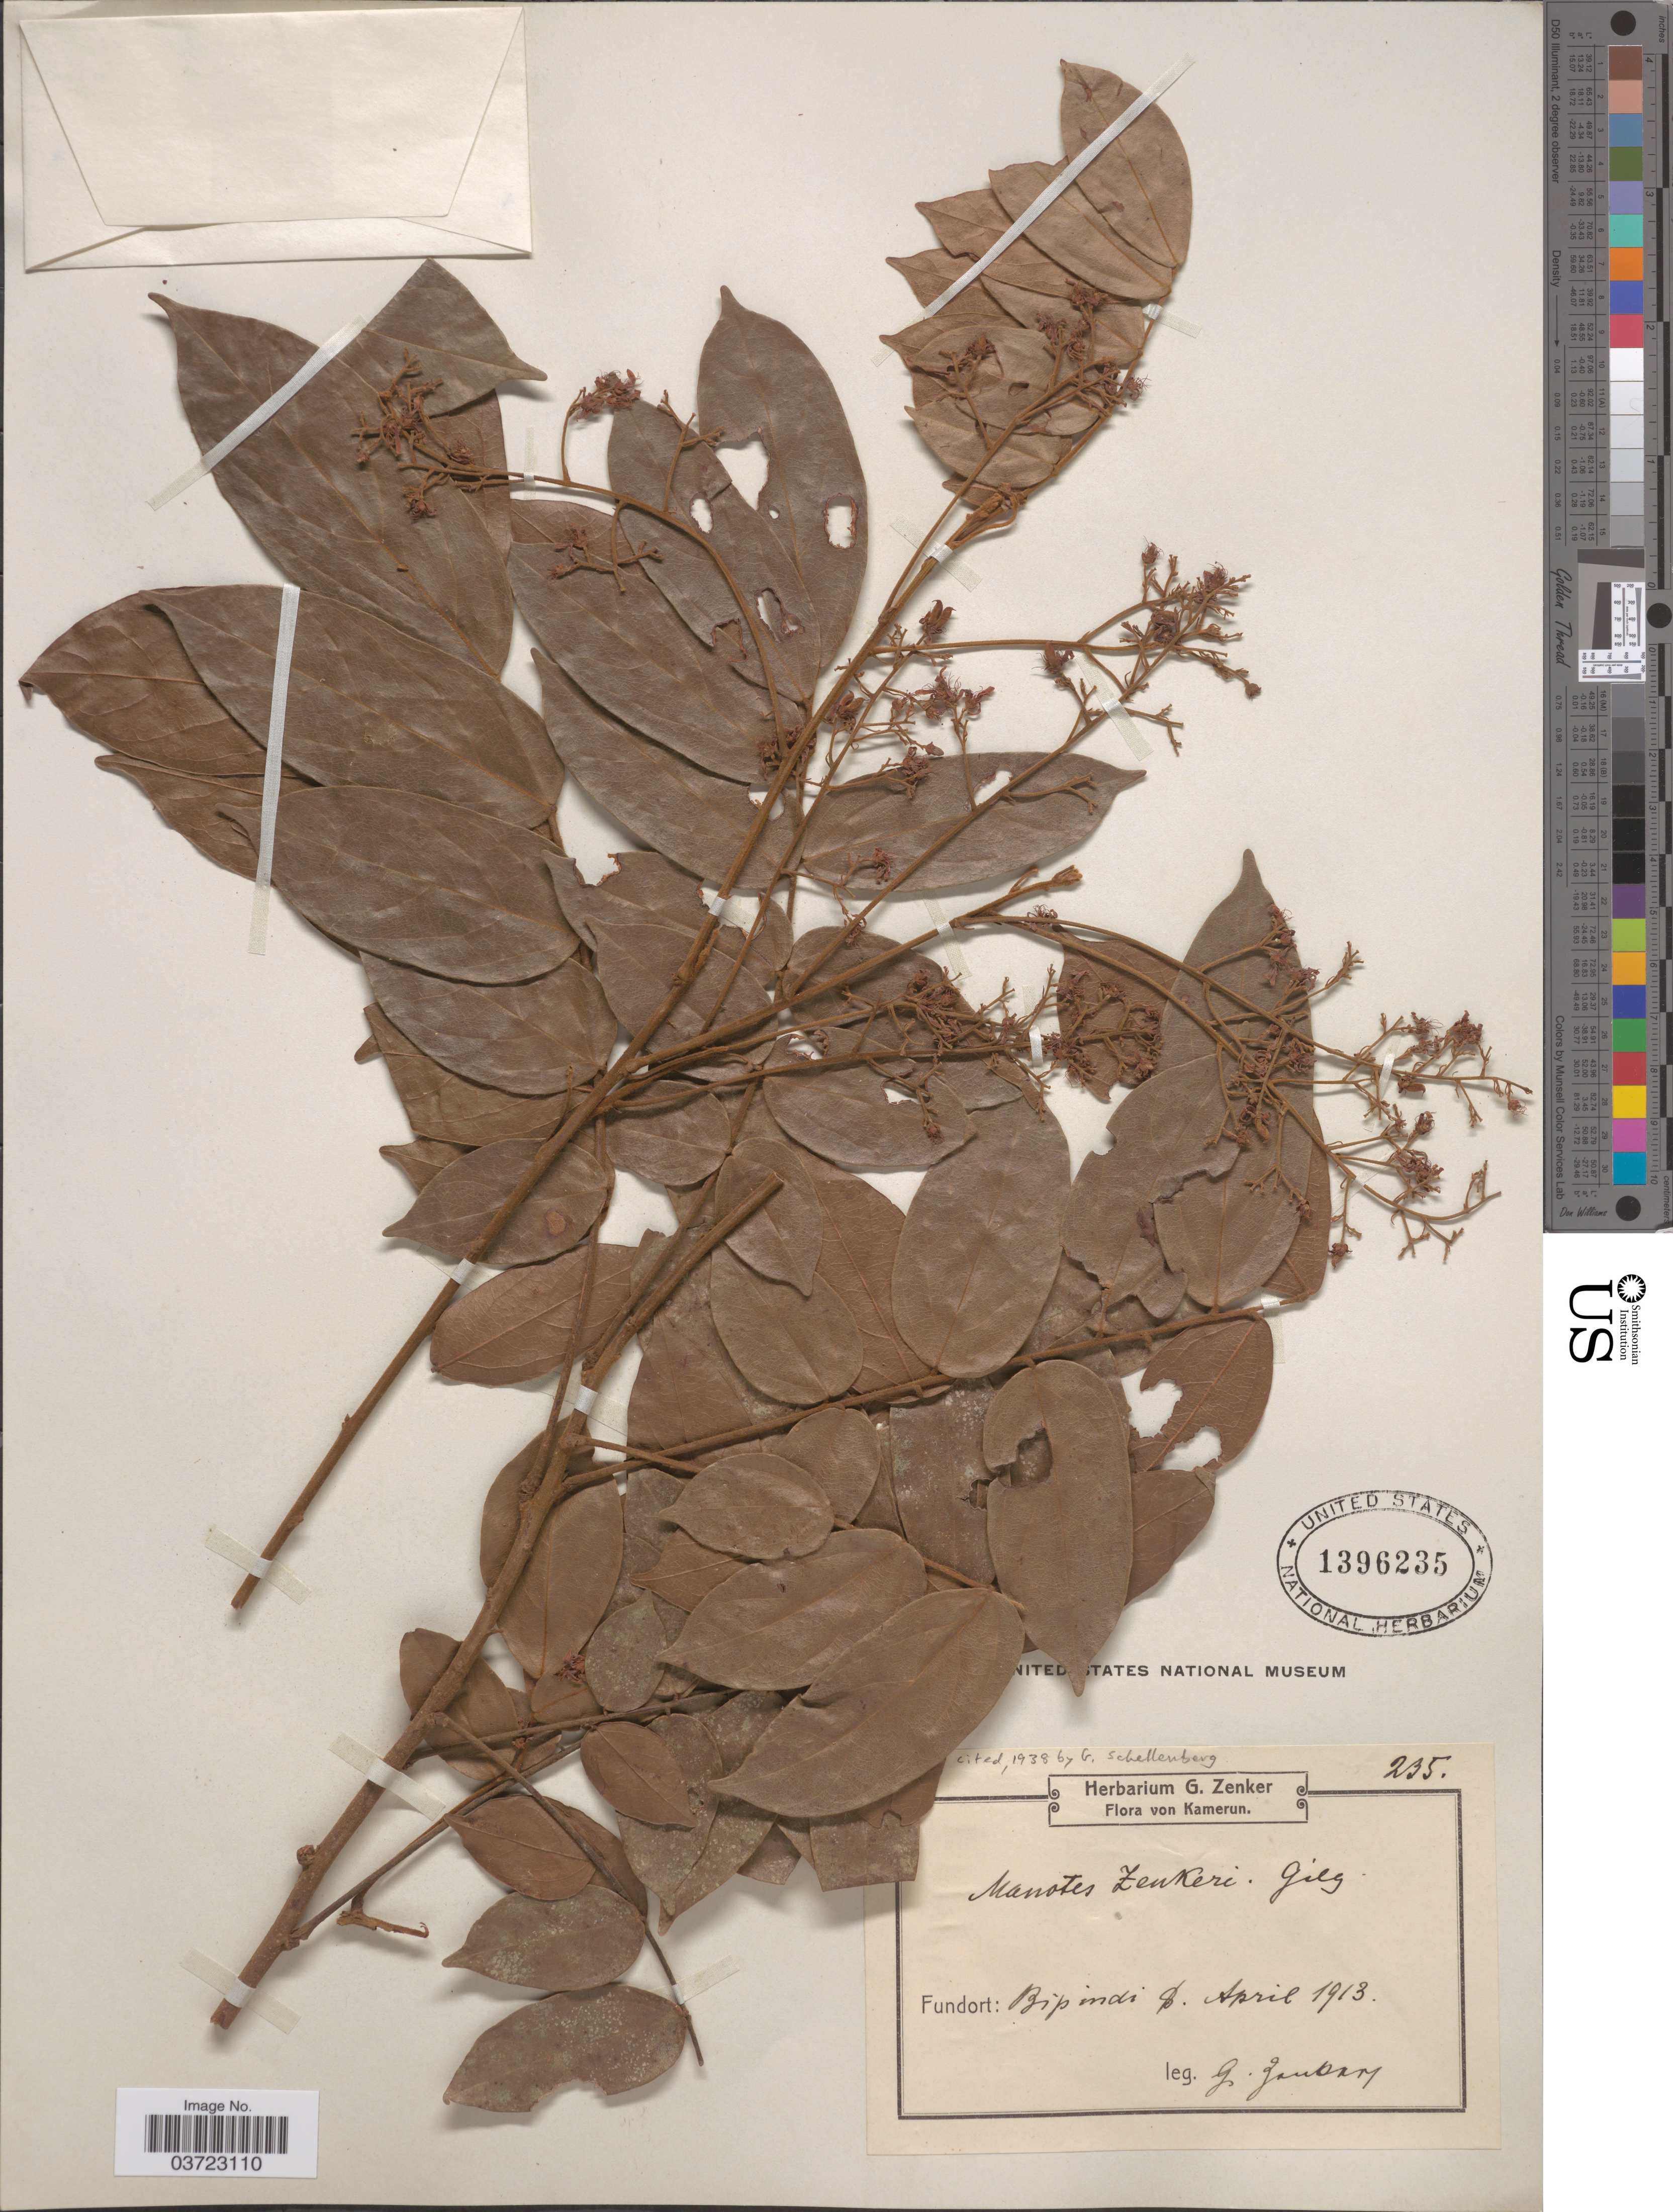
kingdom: Plantae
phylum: Tracheophyta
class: Magnoliopsida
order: Oxalidales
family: Connaraceae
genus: Manotes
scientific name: Manotes griffoniana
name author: Baill.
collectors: G. A. Zenker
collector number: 235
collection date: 1913-04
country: Cameroon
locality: Kamerun. Bipindi.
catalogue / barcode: US 1396235